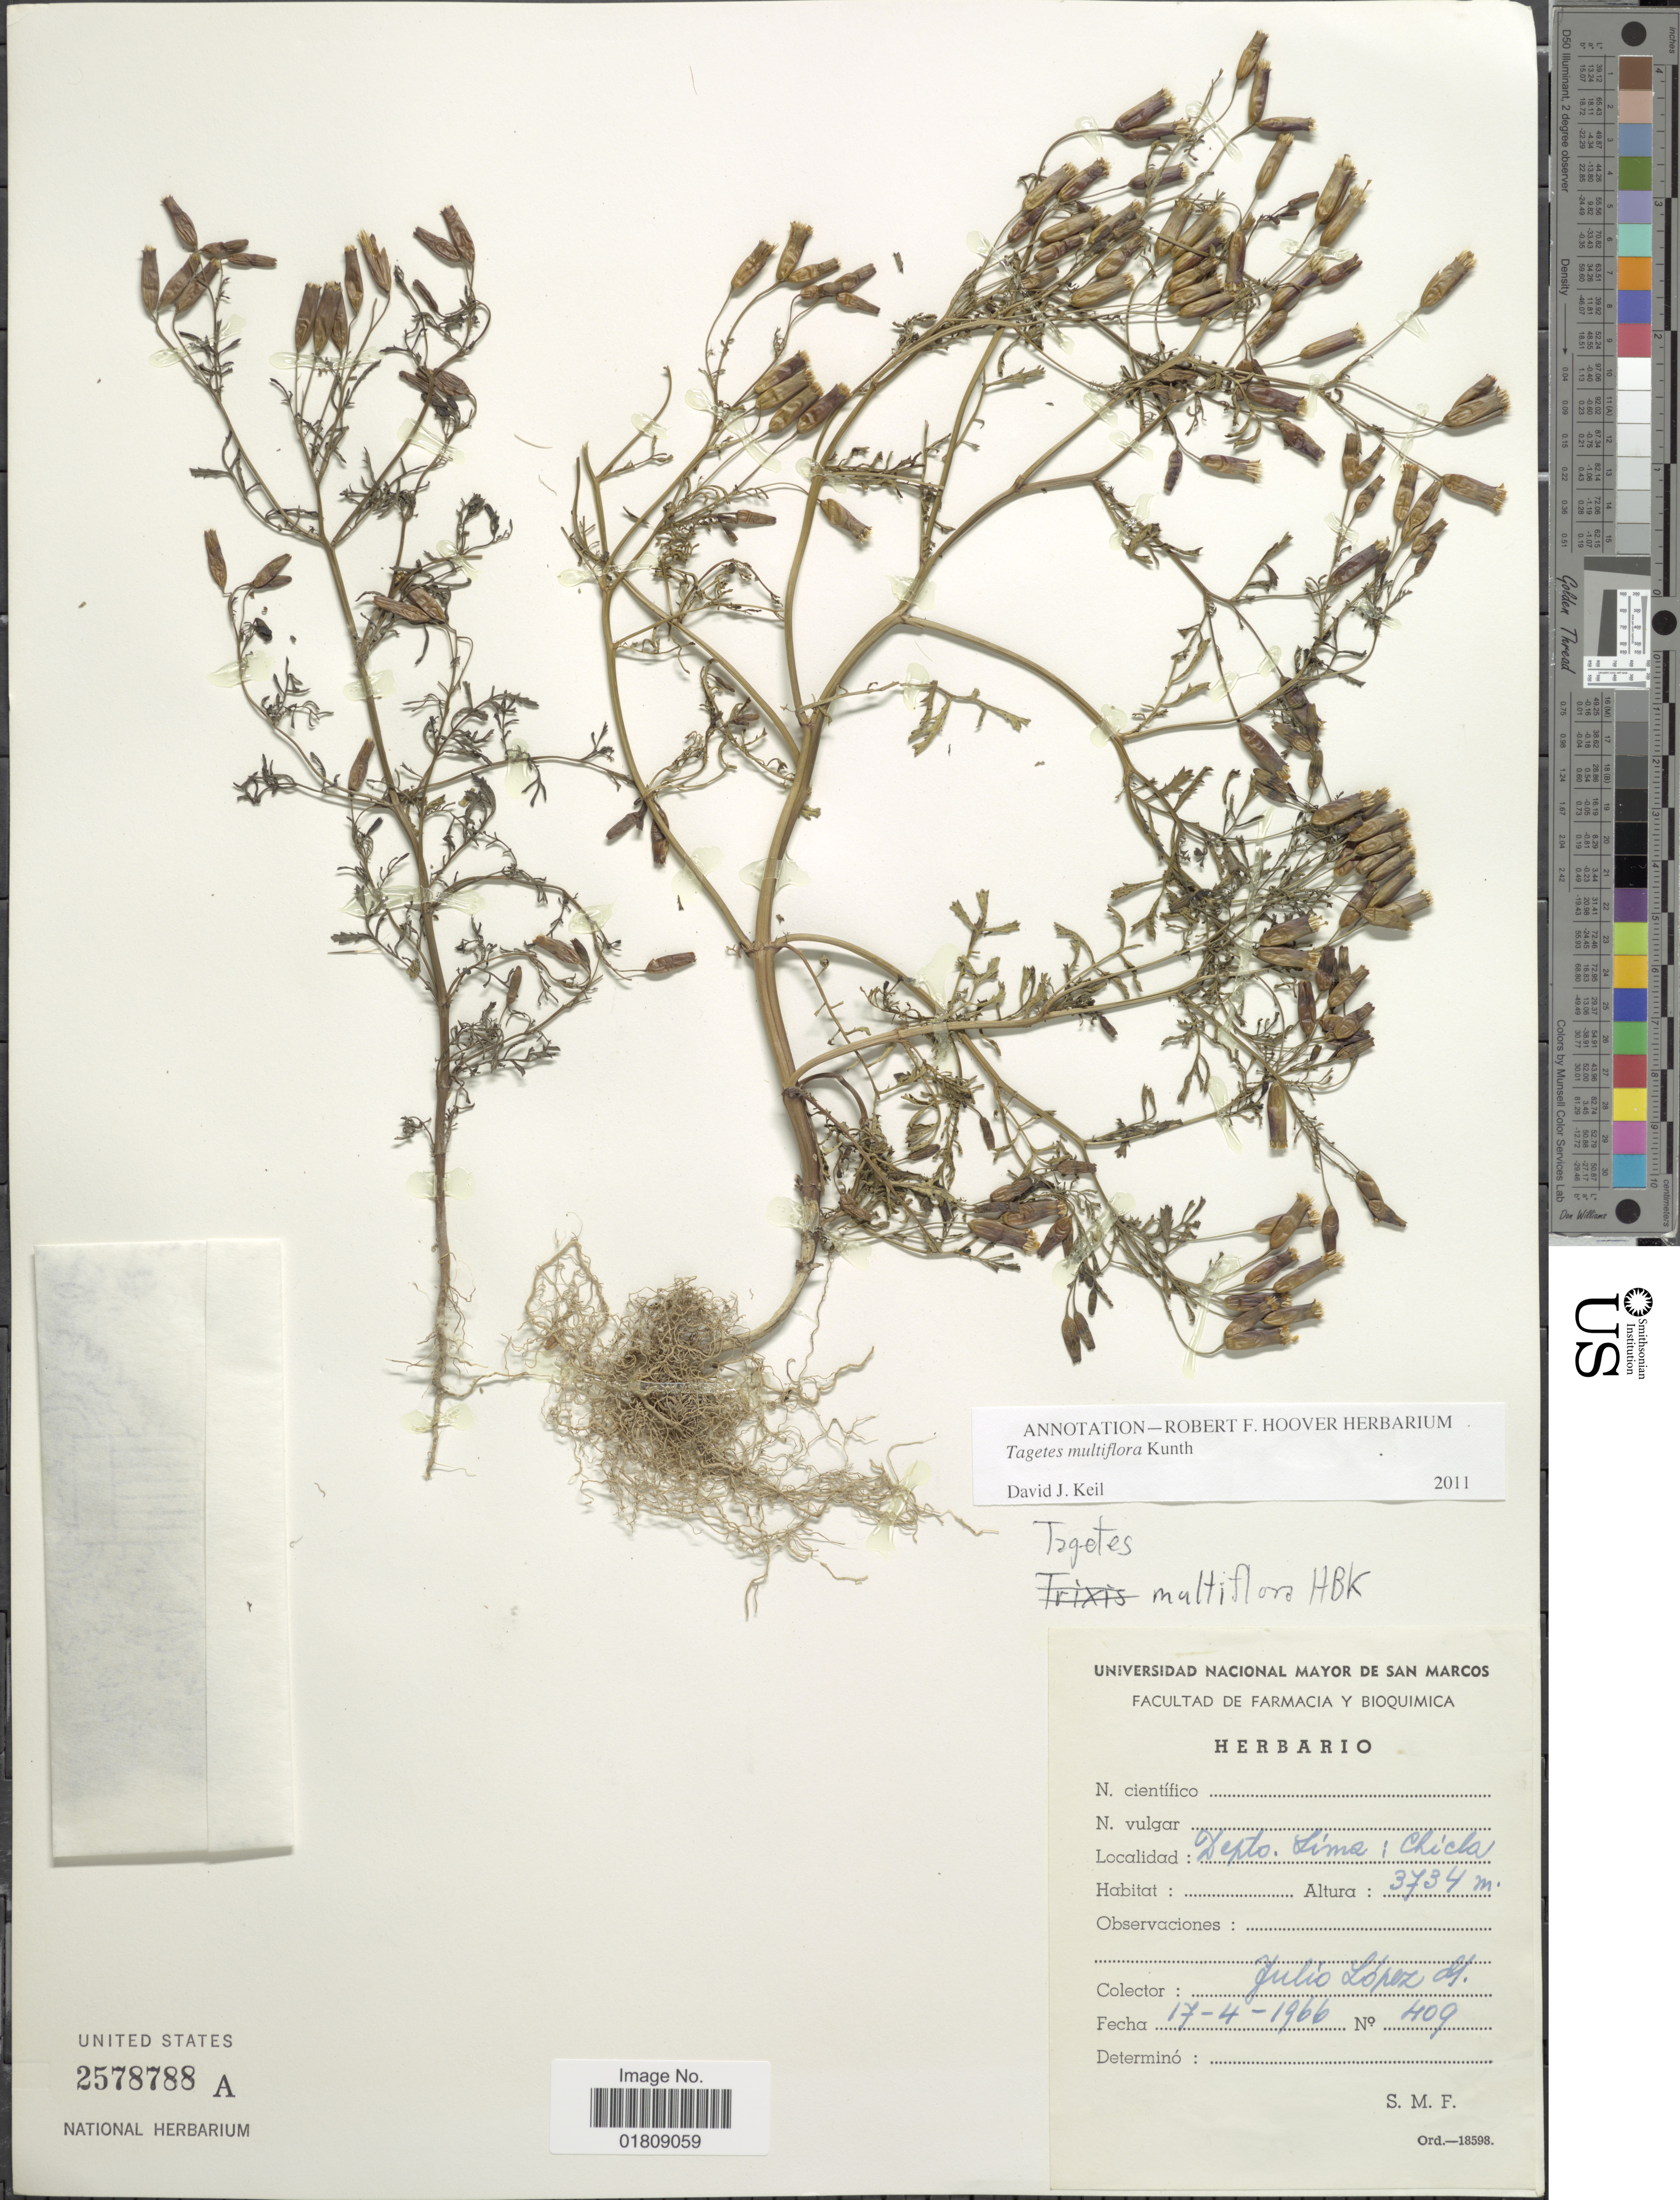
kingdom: Plantae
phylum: Tracheophyta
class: Magnoliopsida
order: Asterales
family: Asteraceae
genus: Tagetes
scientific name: Tagetes multiflora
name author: Kunth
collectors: J. Lopez M.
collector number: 409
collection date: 1966-04-17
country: Peru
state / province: Lima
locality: Chicla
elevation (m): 2734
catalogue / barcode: US 2578788A